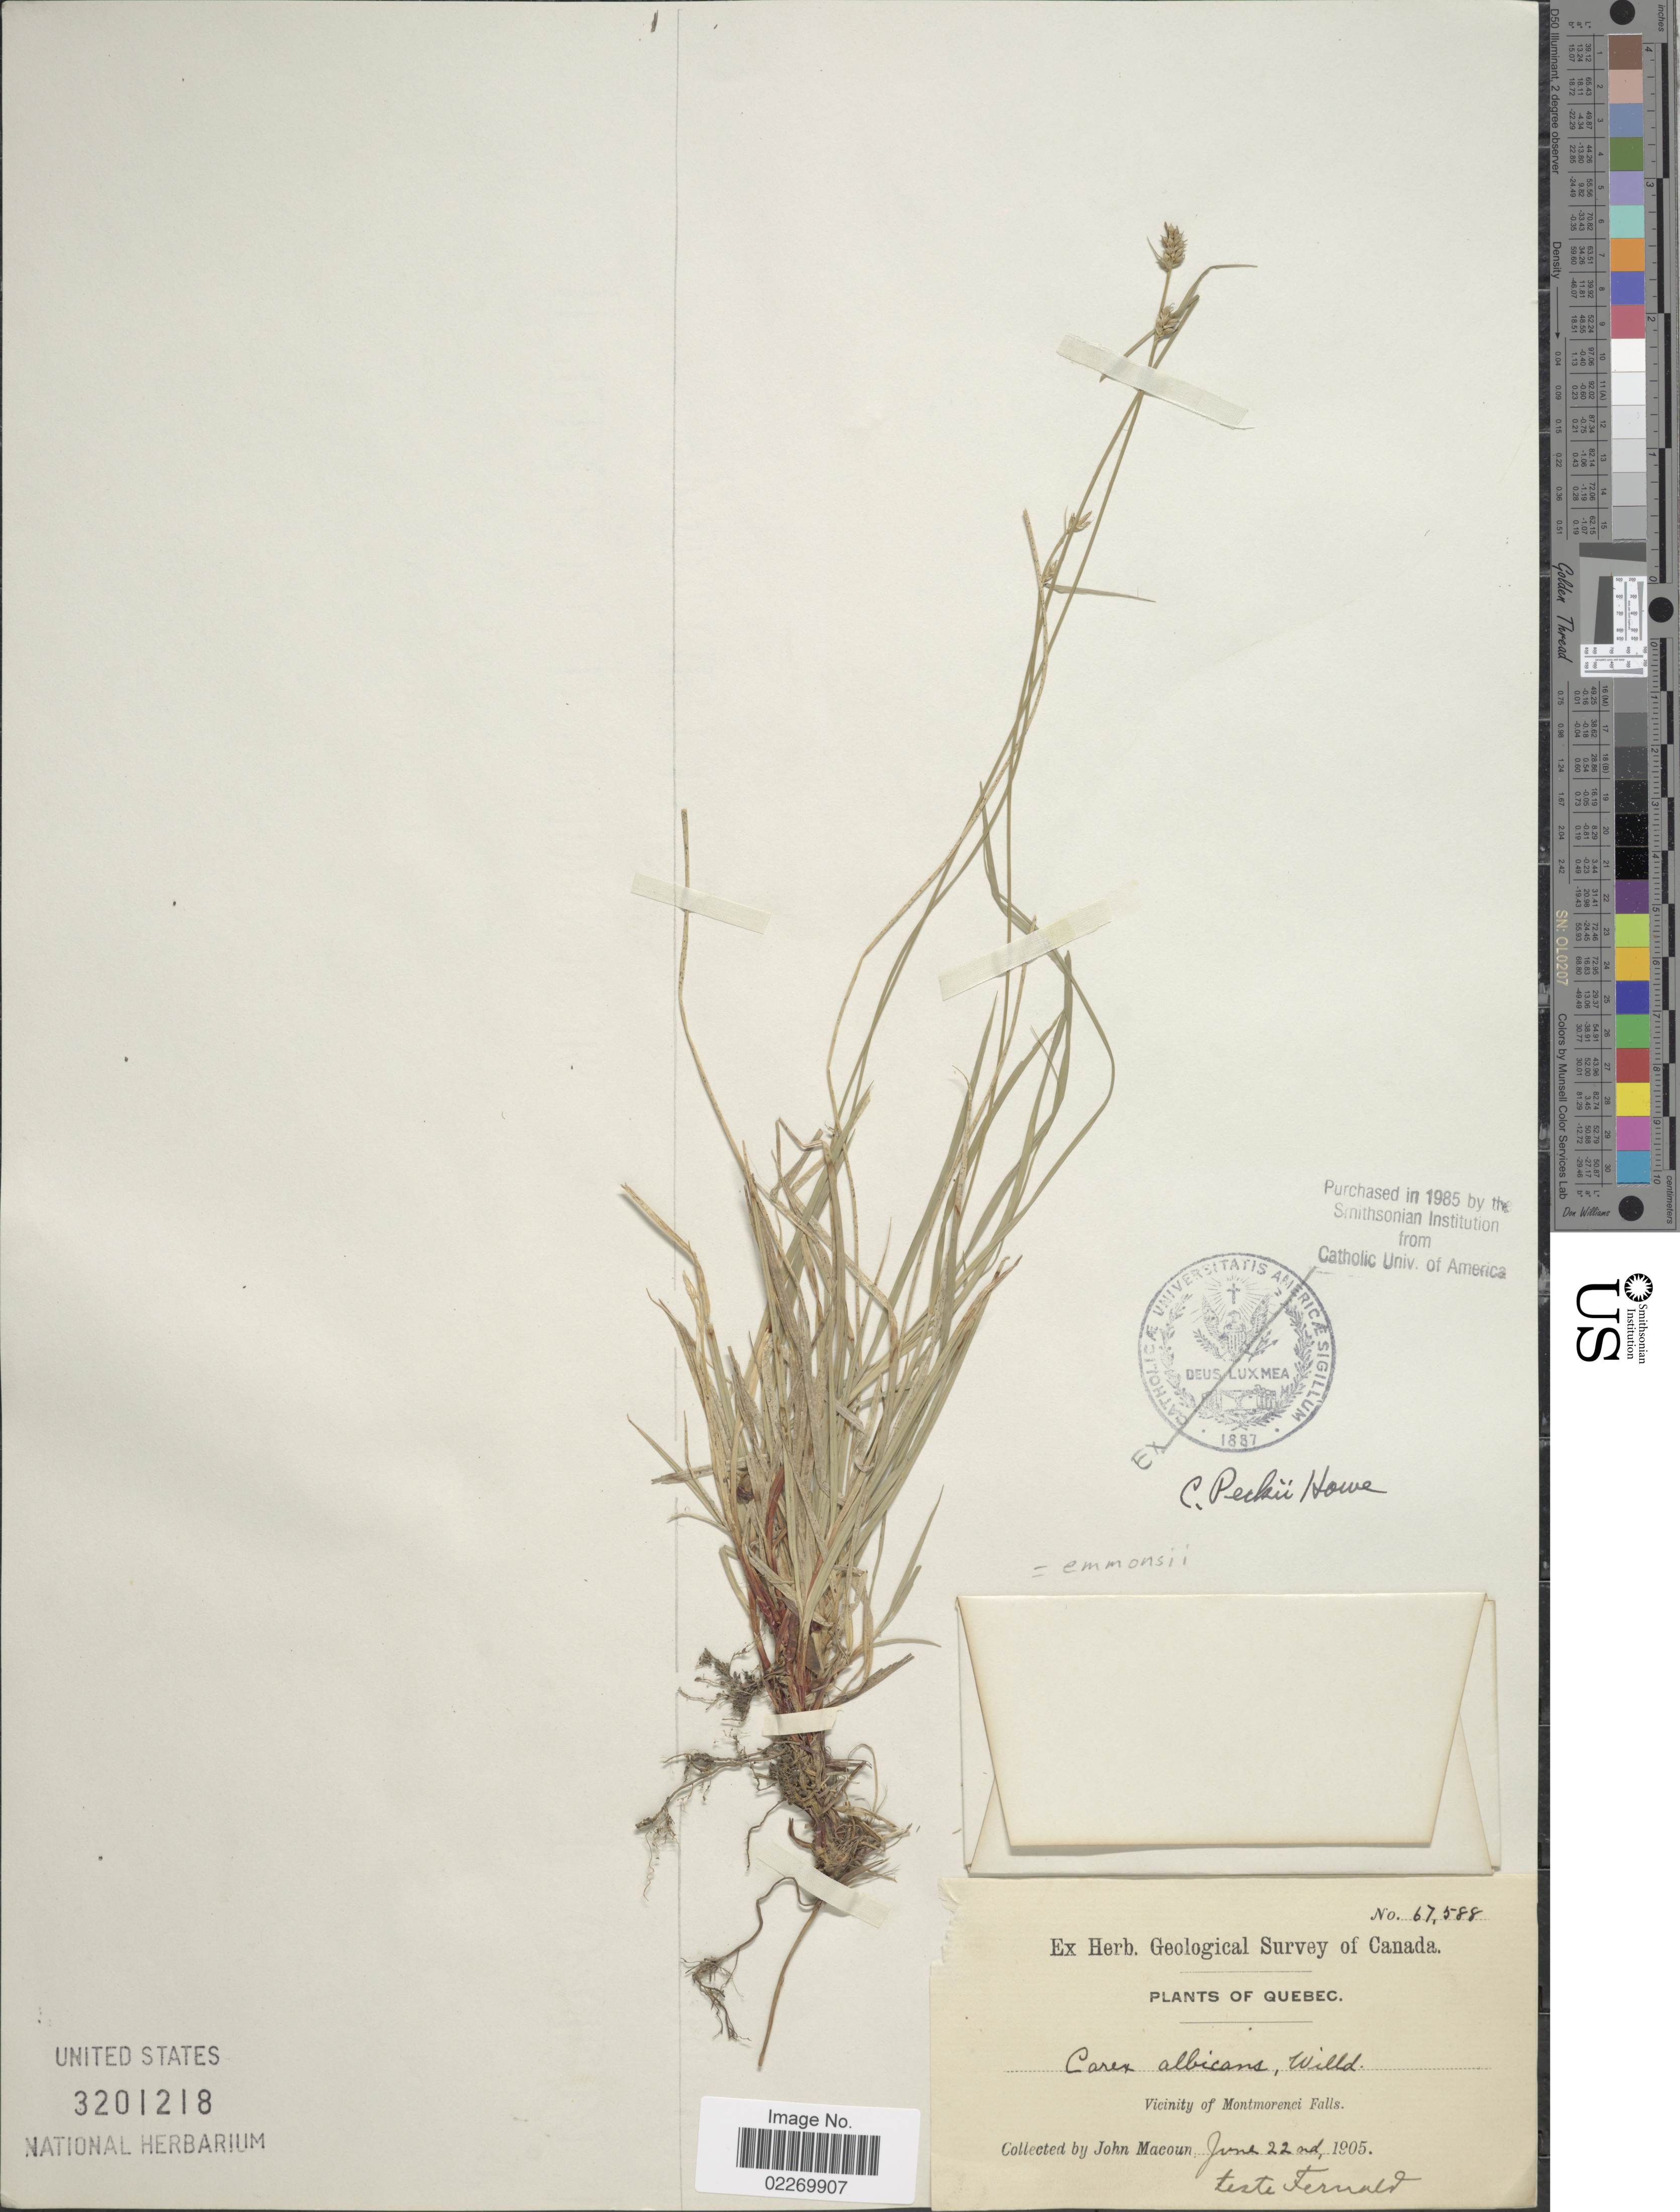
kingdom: Plantae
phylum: Tracheophyta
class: Liliopsida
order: Poales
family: Cyperaceae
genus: Carex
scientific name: Carex emmonsii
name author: Dewey ex Torr.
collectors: J. Macoun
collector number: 67588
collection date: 1905-06-22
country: Canada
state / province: Quebec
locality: Vicinity of Montmorenei Falls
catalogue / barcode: US 3201218